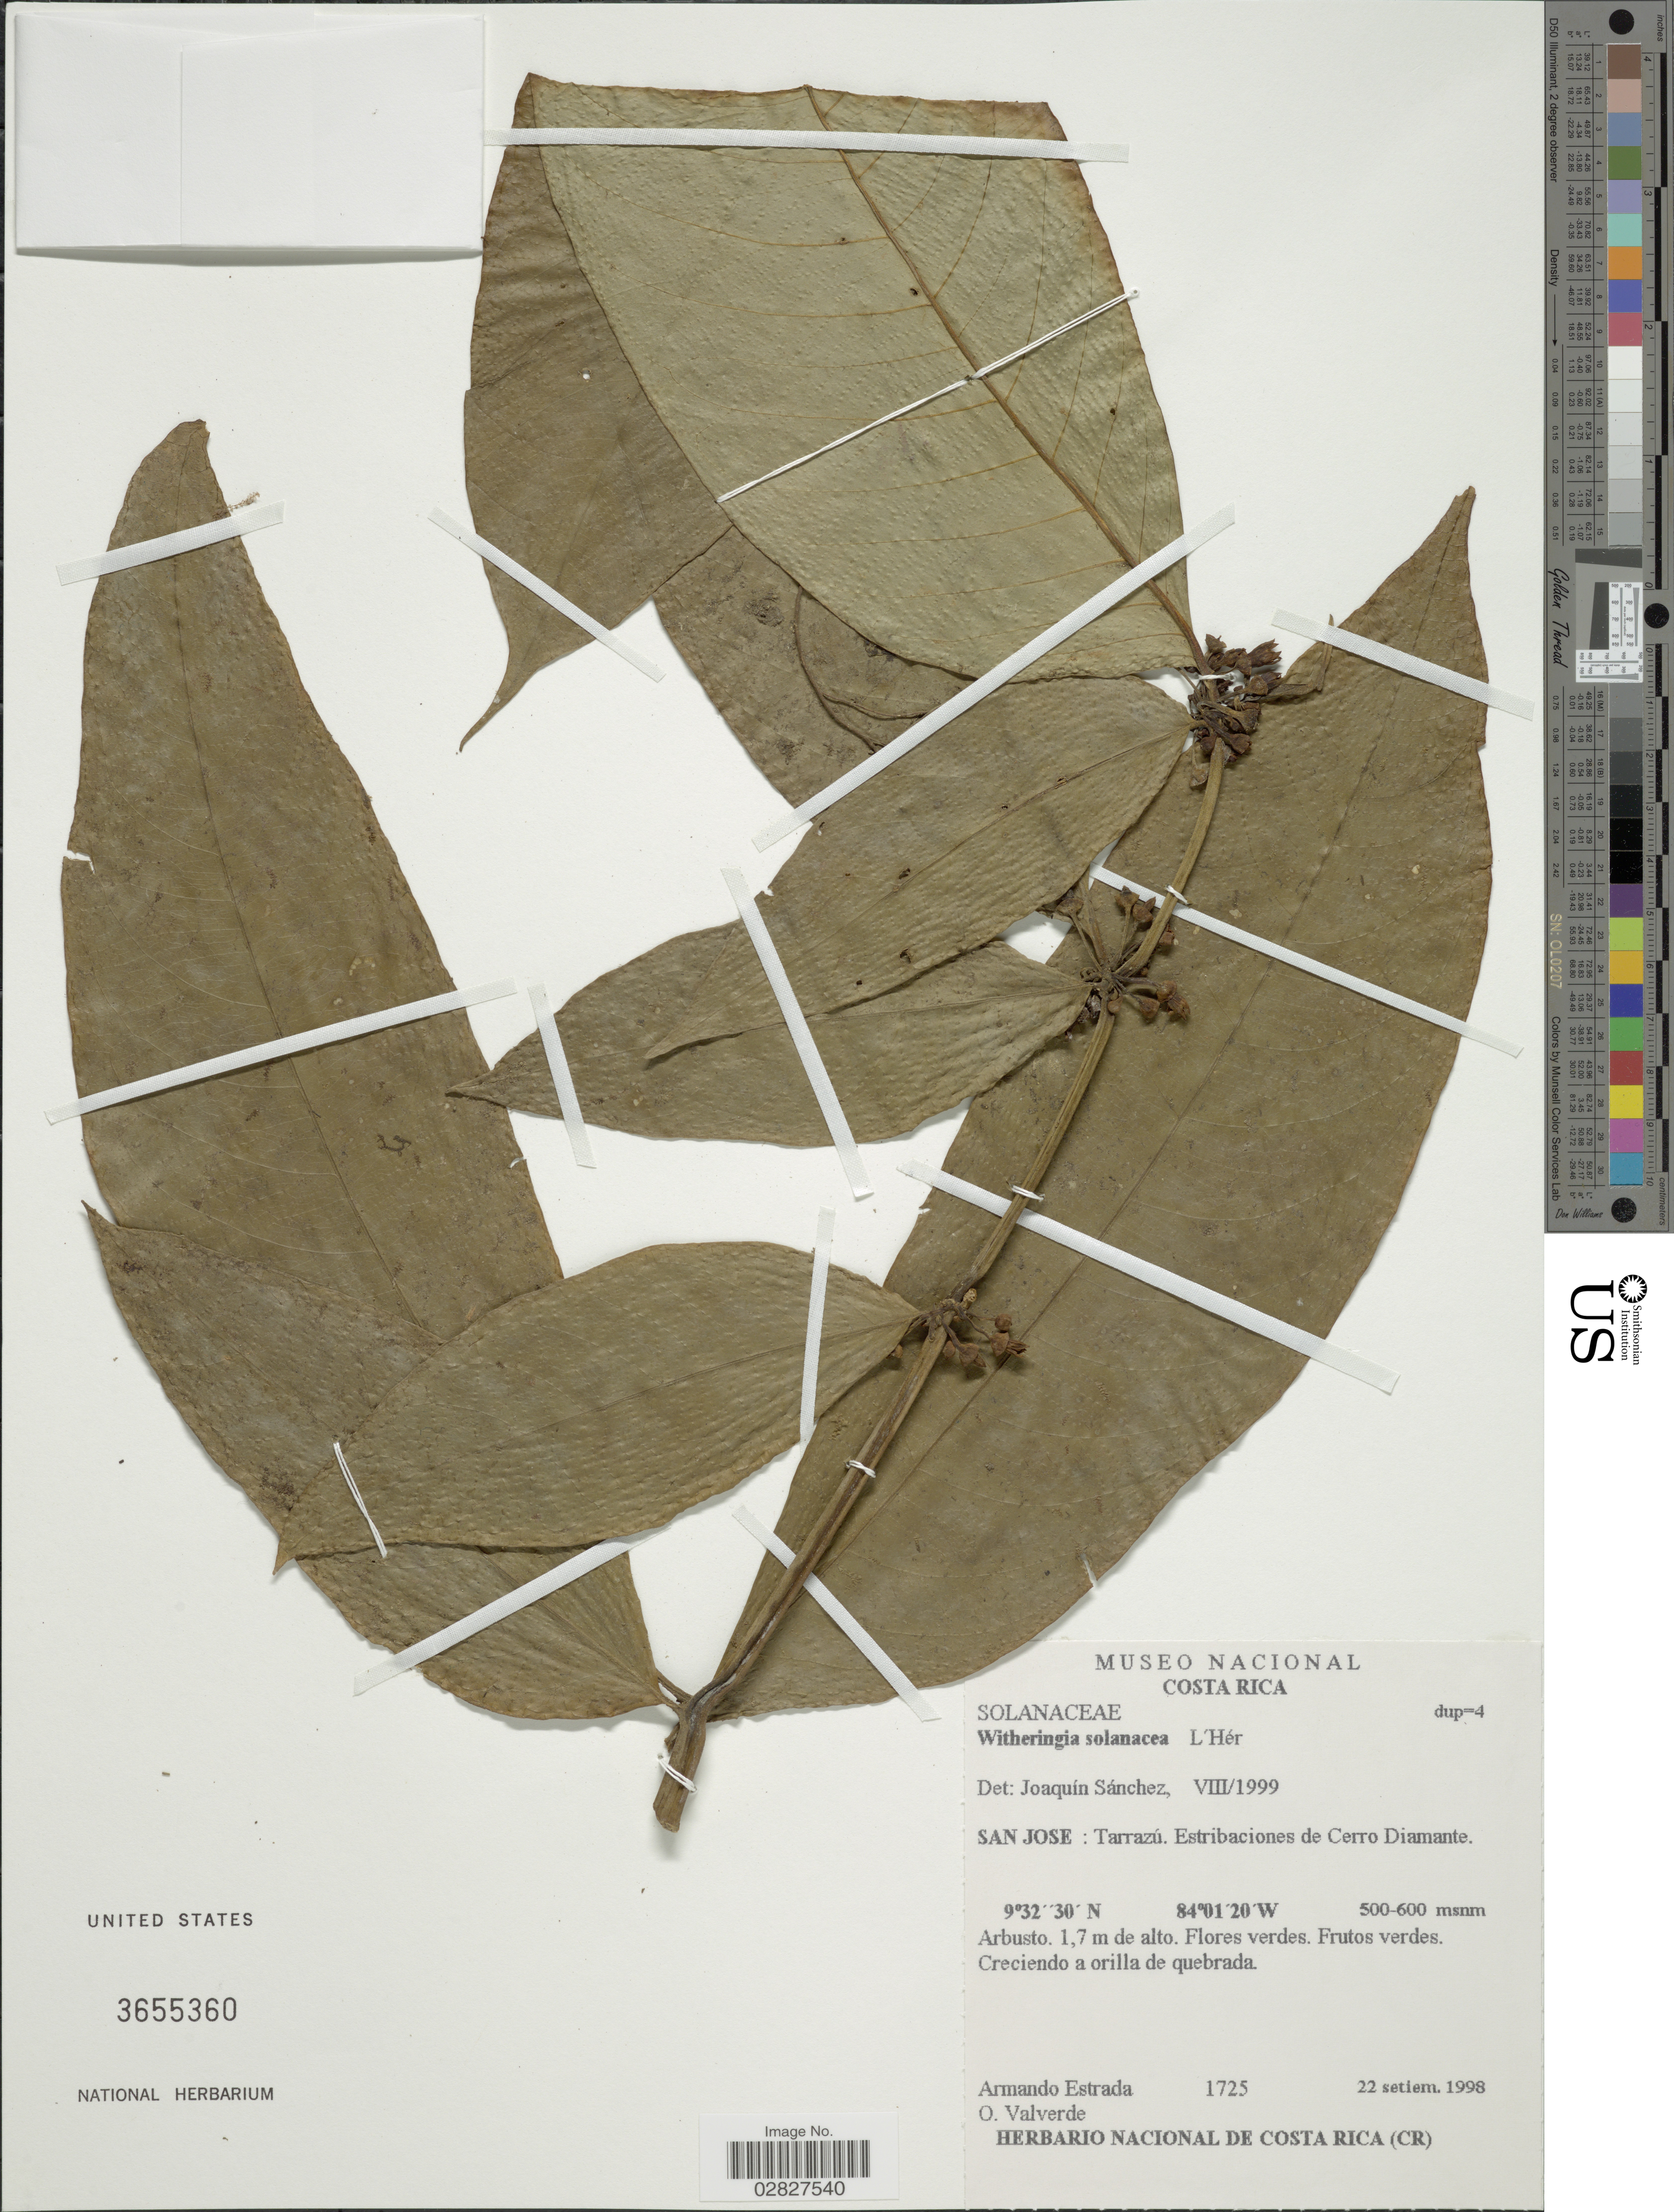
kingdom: Plantae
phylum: Tracheophyta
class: Magnoliopsida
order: Solanales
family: Solanaceae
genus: Witheringia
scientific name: Witheringia solanacea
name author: L'Hér.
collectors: A. Estrada & O. Valverde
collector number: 1725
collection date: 1998-09-22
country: Costa Rica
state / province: San José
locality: Tarrazú. Estribaciones de Cerro Diamante.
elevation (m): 500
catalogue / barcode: US 3655360